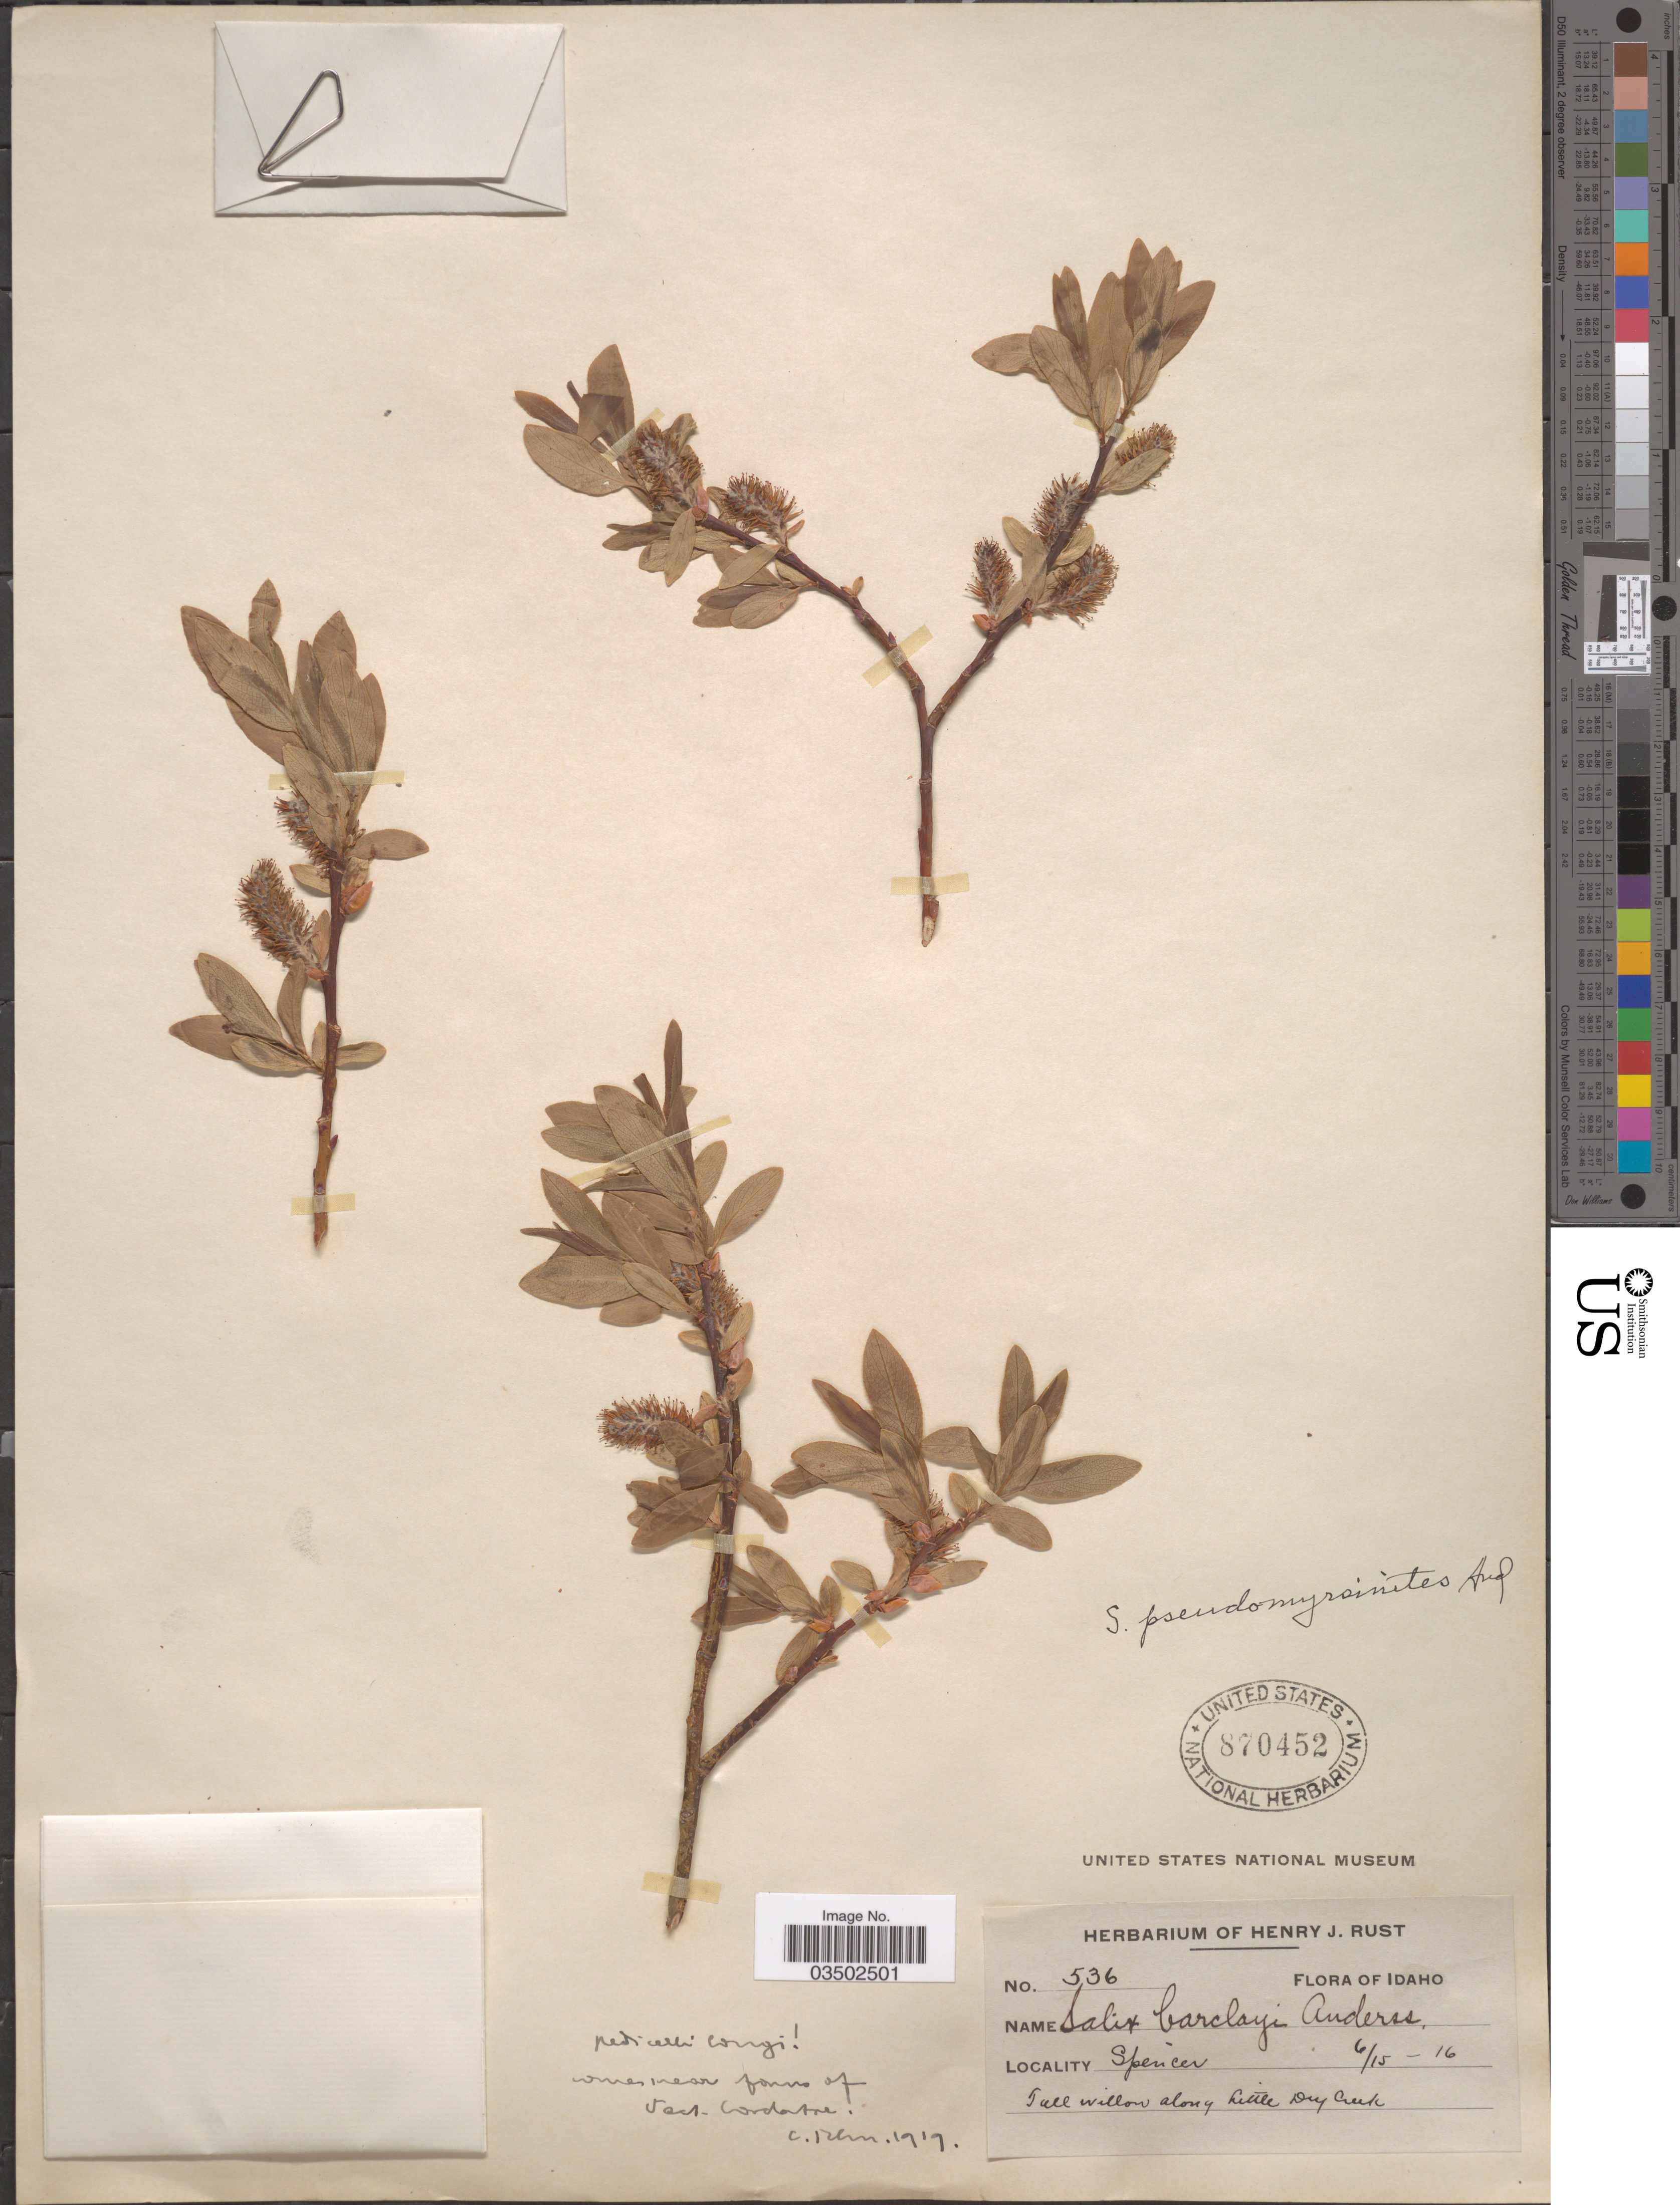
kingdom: Plantae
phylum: Tracheophyta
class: Magnoliopsida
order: Malpighiales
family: Salicaceae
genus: Salix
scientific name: Salix pseudocordata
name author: (Andersson) Andersson ex Rydb.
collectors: ex herb. Henry J. Rust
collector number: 536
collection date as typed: Transcribed d/m/y: 15/6/16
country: United States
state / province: Idaho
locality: Spencer. Along Little Dry Creek.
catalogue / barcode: US 870452